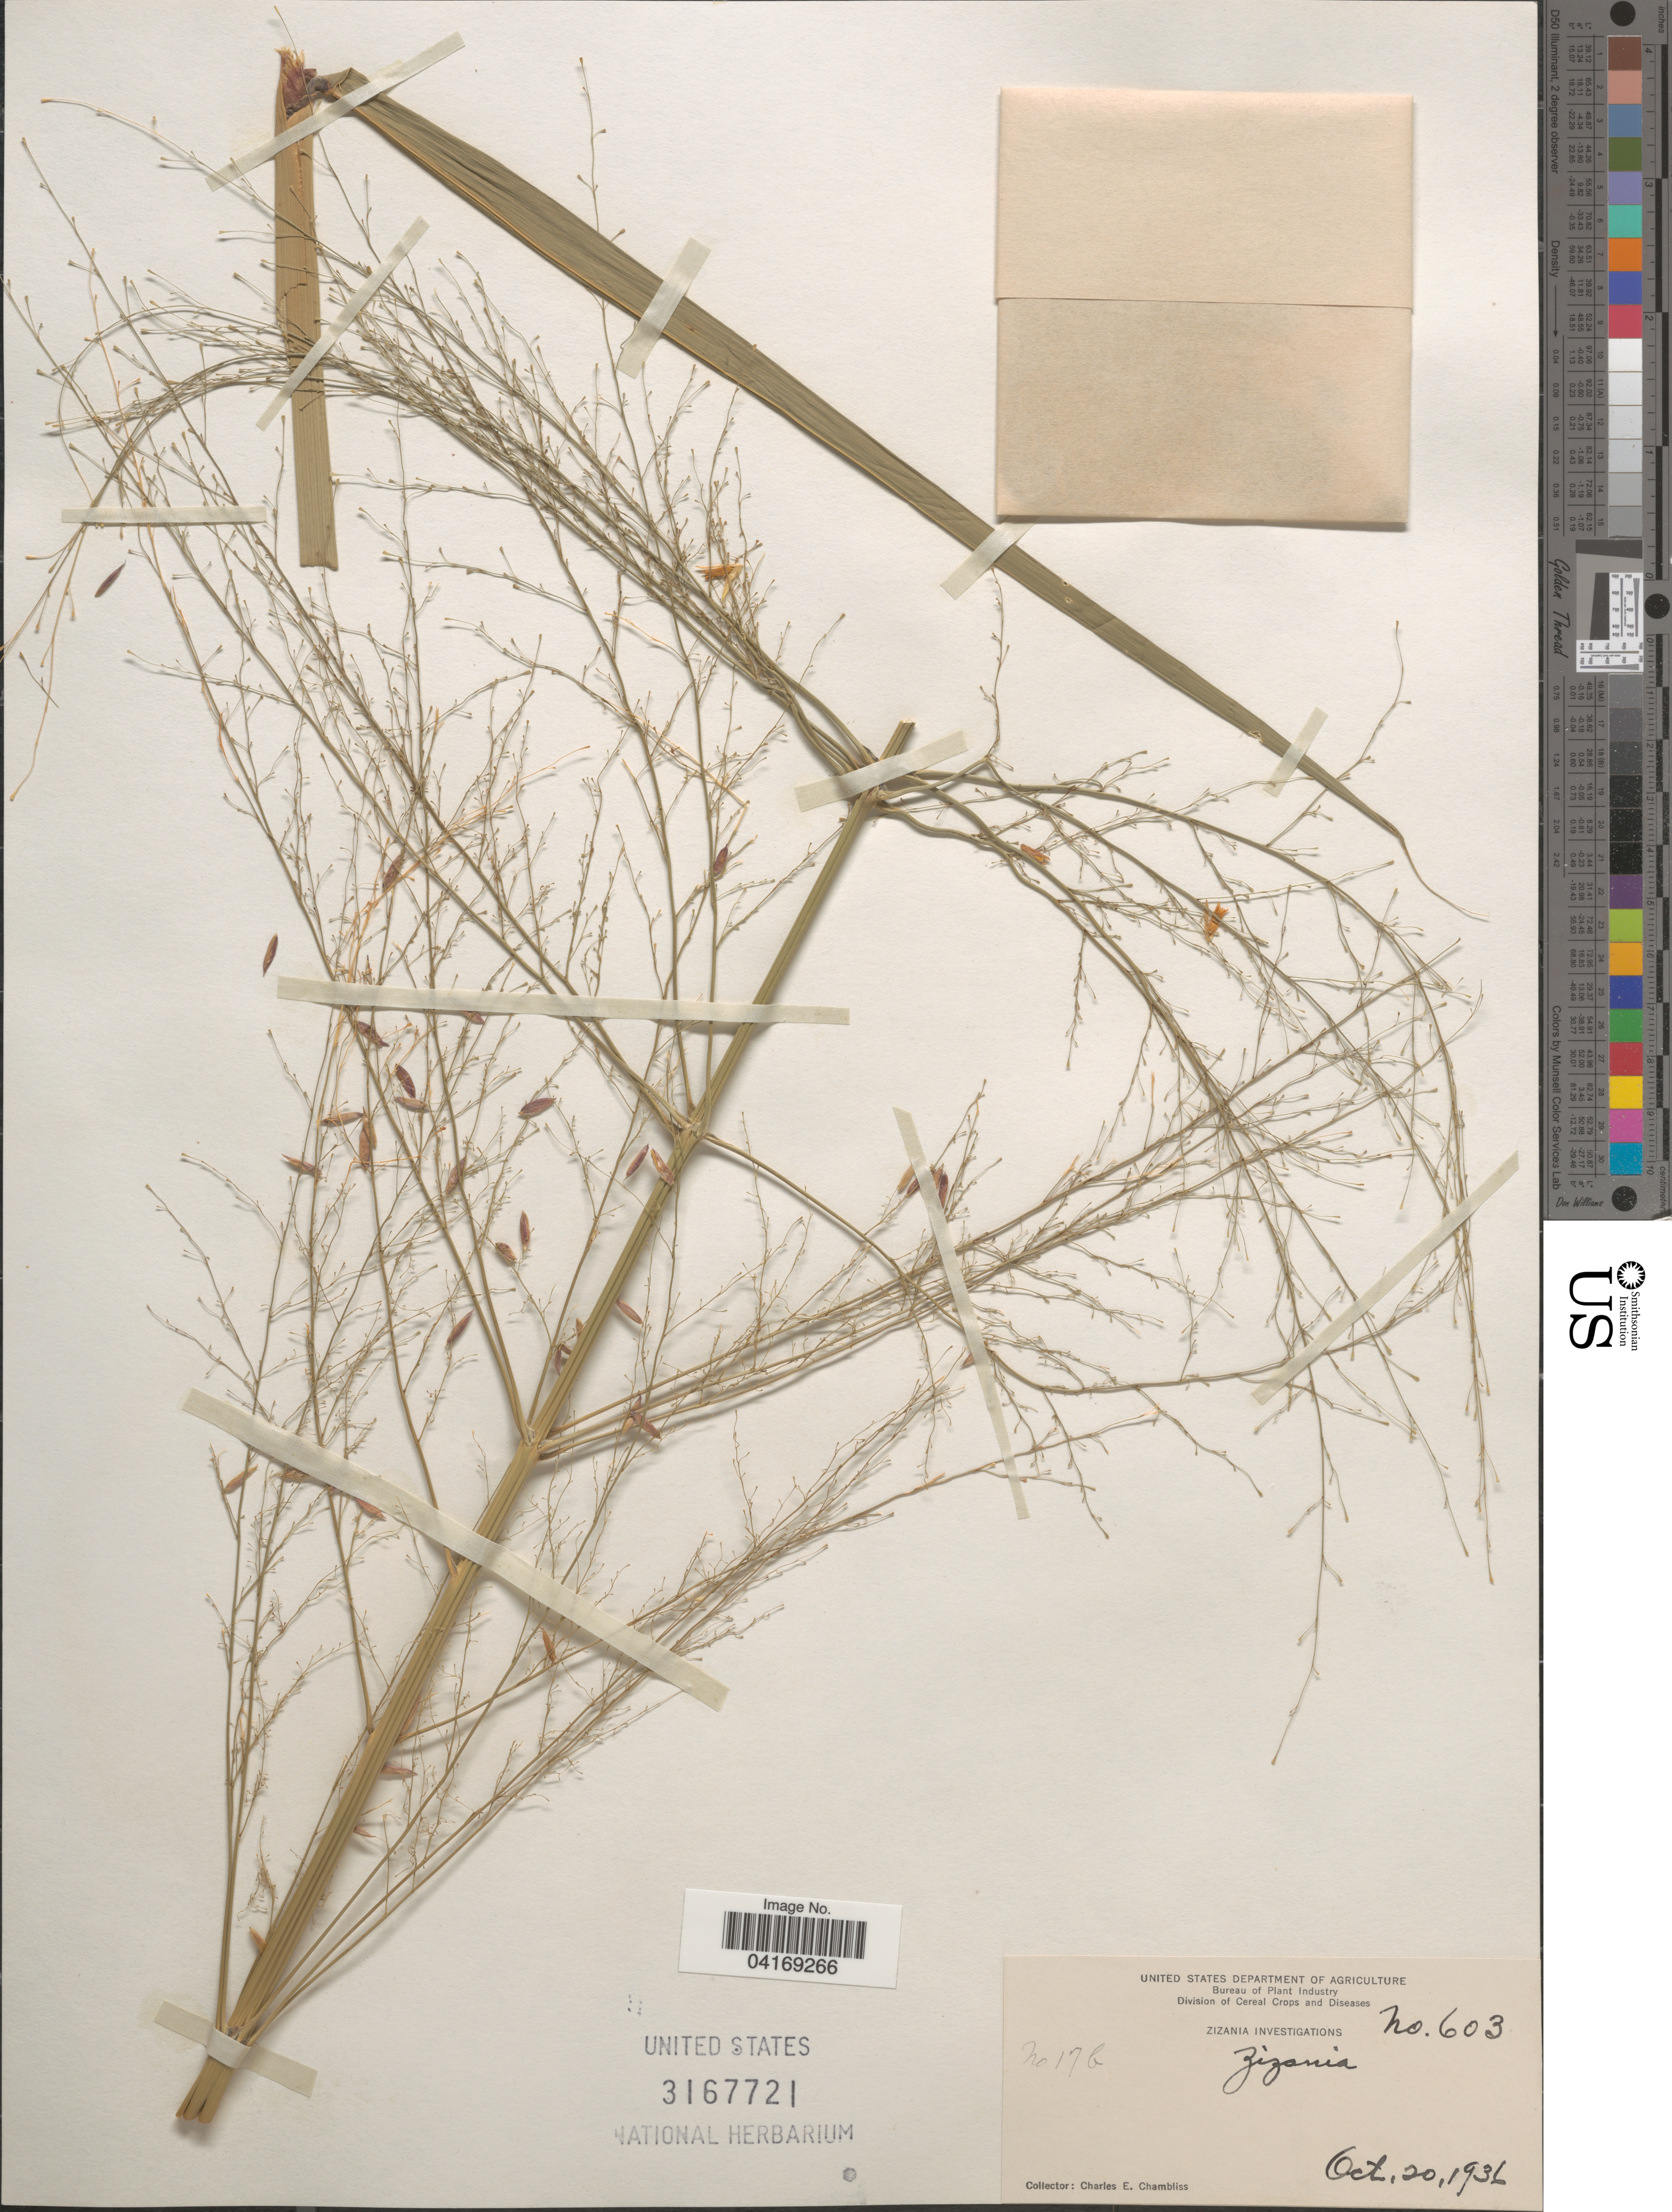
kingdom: Plantae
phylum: Tracheophyta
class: Liliopsida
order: Poales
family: Poaceae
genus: Zizania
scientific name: Zizania sp.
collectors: C. Chambliss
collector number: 603/17b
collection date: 1936-10-20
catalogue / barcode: US 3167721